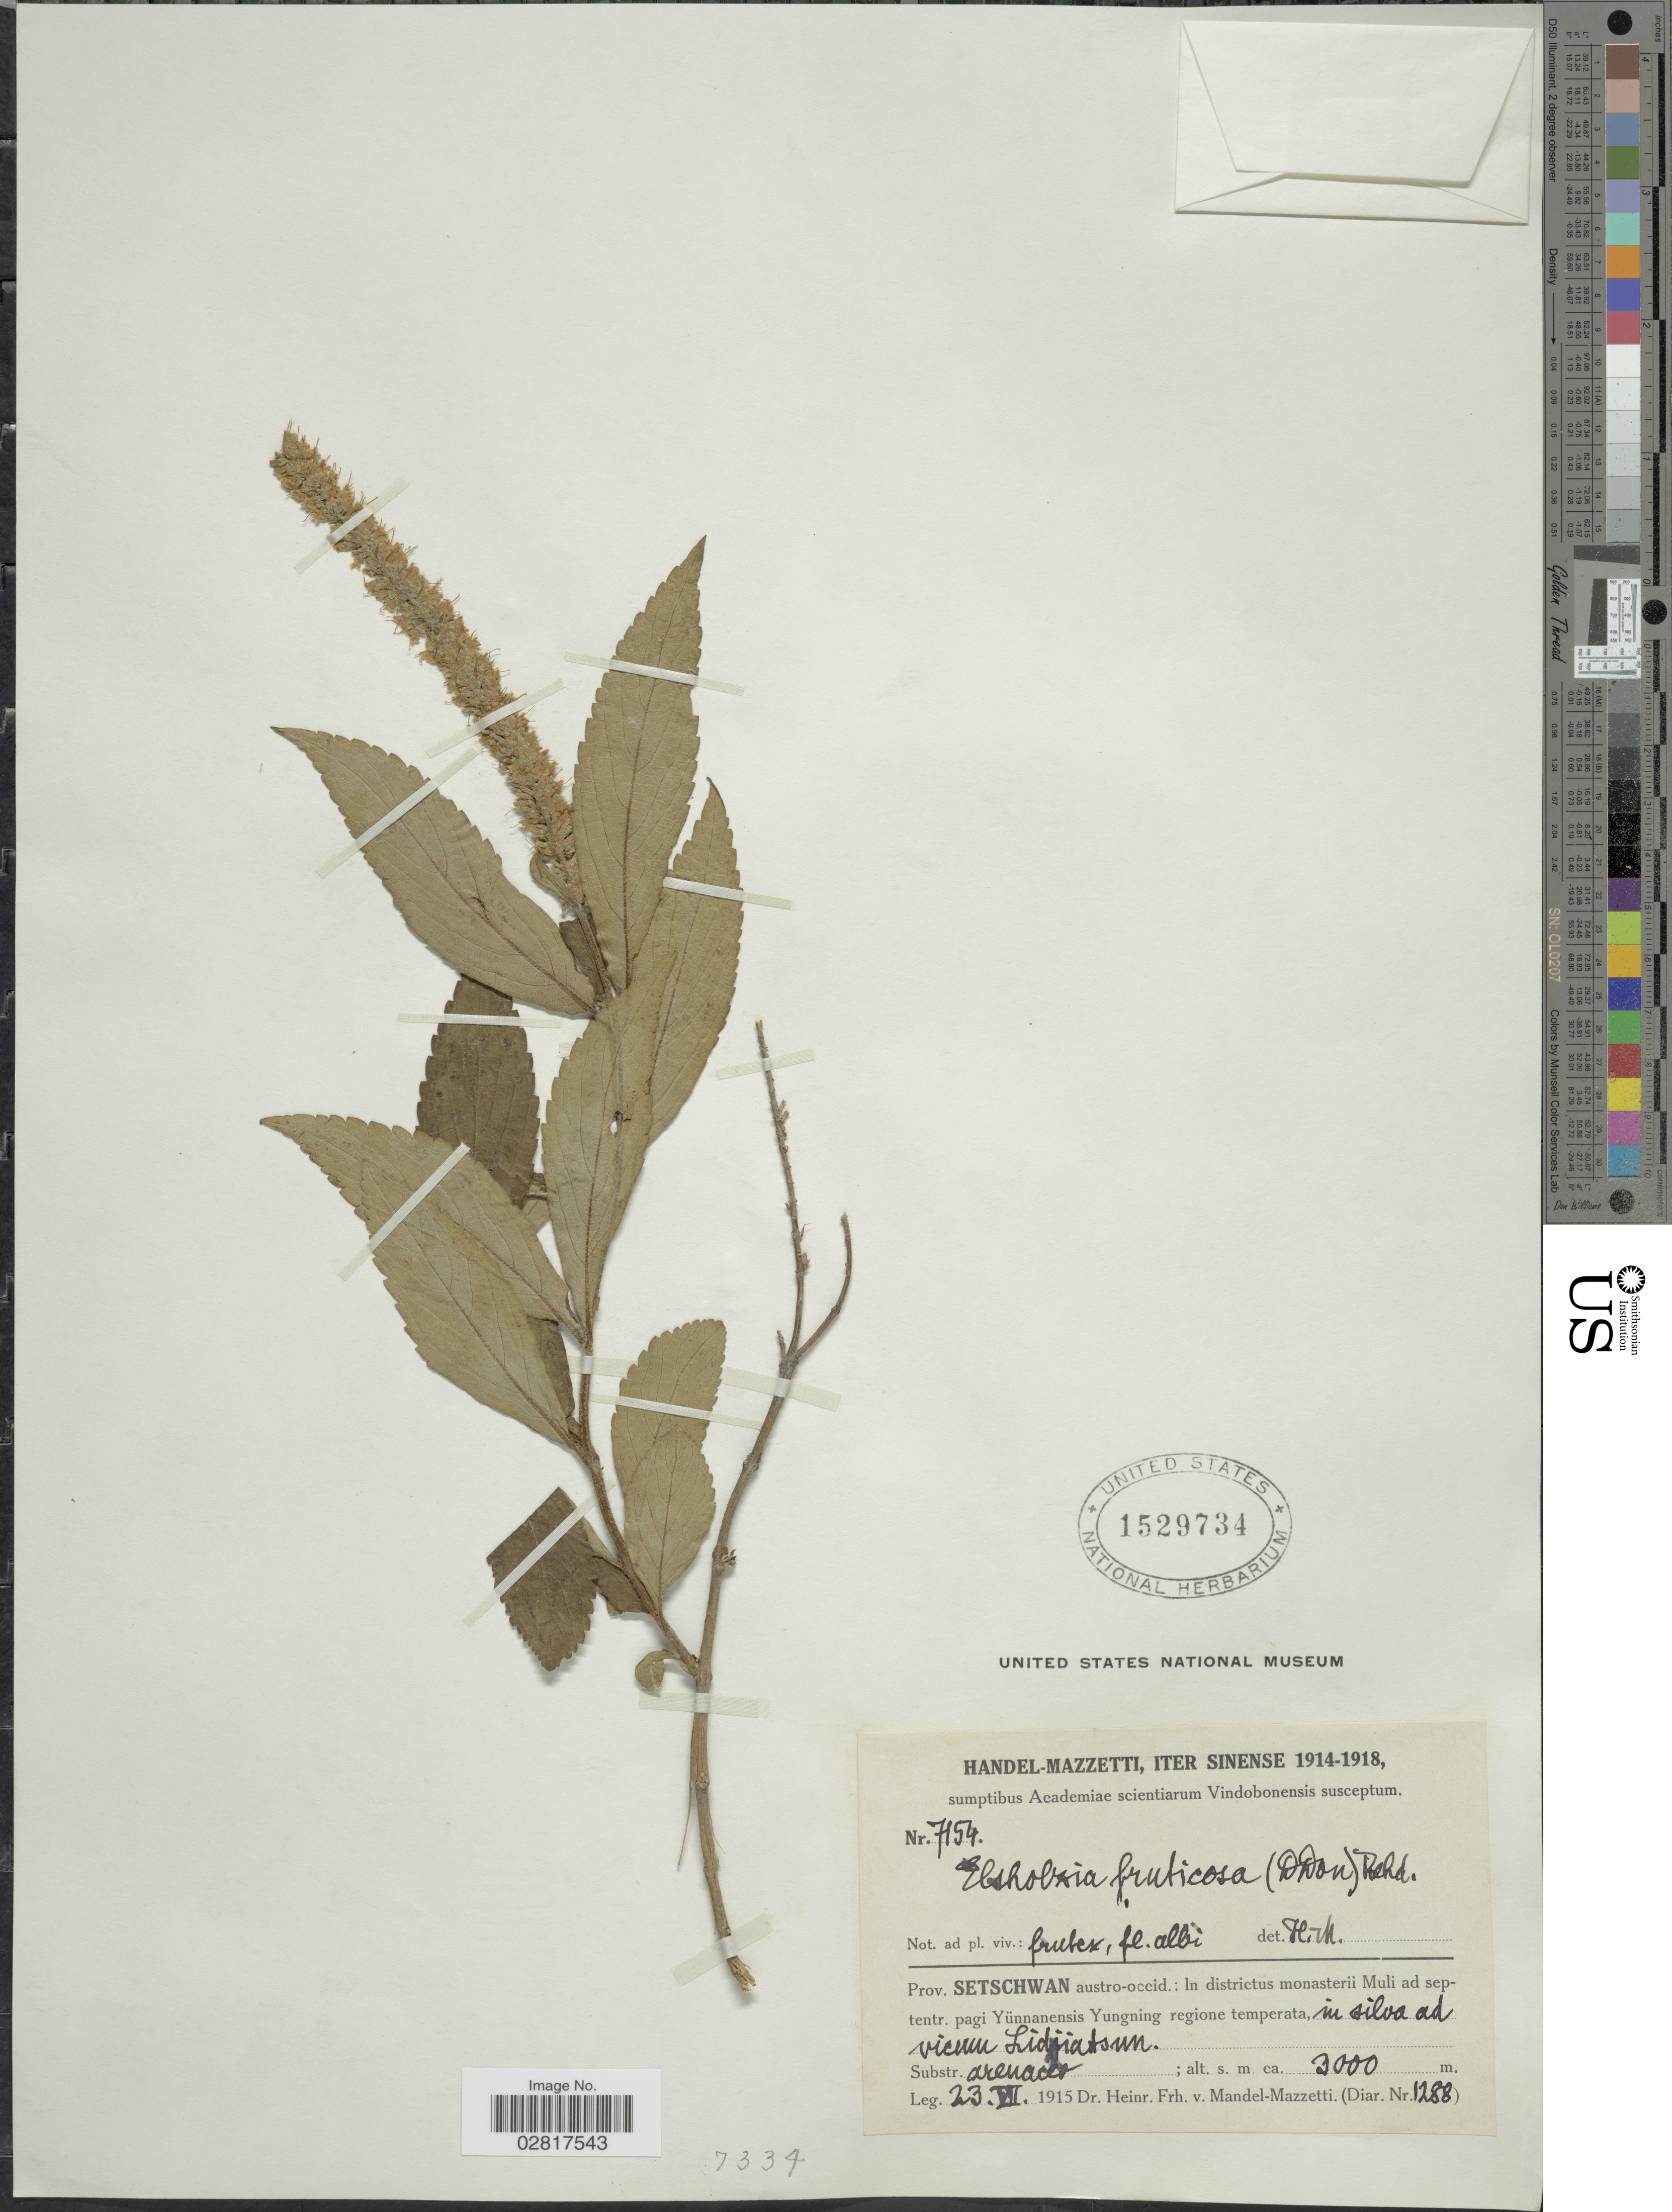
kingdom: Plantae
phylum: Tracheophyta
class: Magnoliopsida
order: Lamiales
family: Lamiaceae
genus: Elsholtzia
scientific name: Elsholtzia fruticosa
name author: (D. Don) Rehder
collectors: H. Handel-Mazzetti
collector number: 7154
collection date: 1915-07-23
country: China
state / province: Sichuan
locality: Prov. Setschwan austro-occid.: In districtus monasterii Muli ad septentr. pagi Yünnanensis Yungning regione temperata, in silva ad vicum Lidjiatsun.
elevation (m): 3000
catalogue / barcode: US 1529734